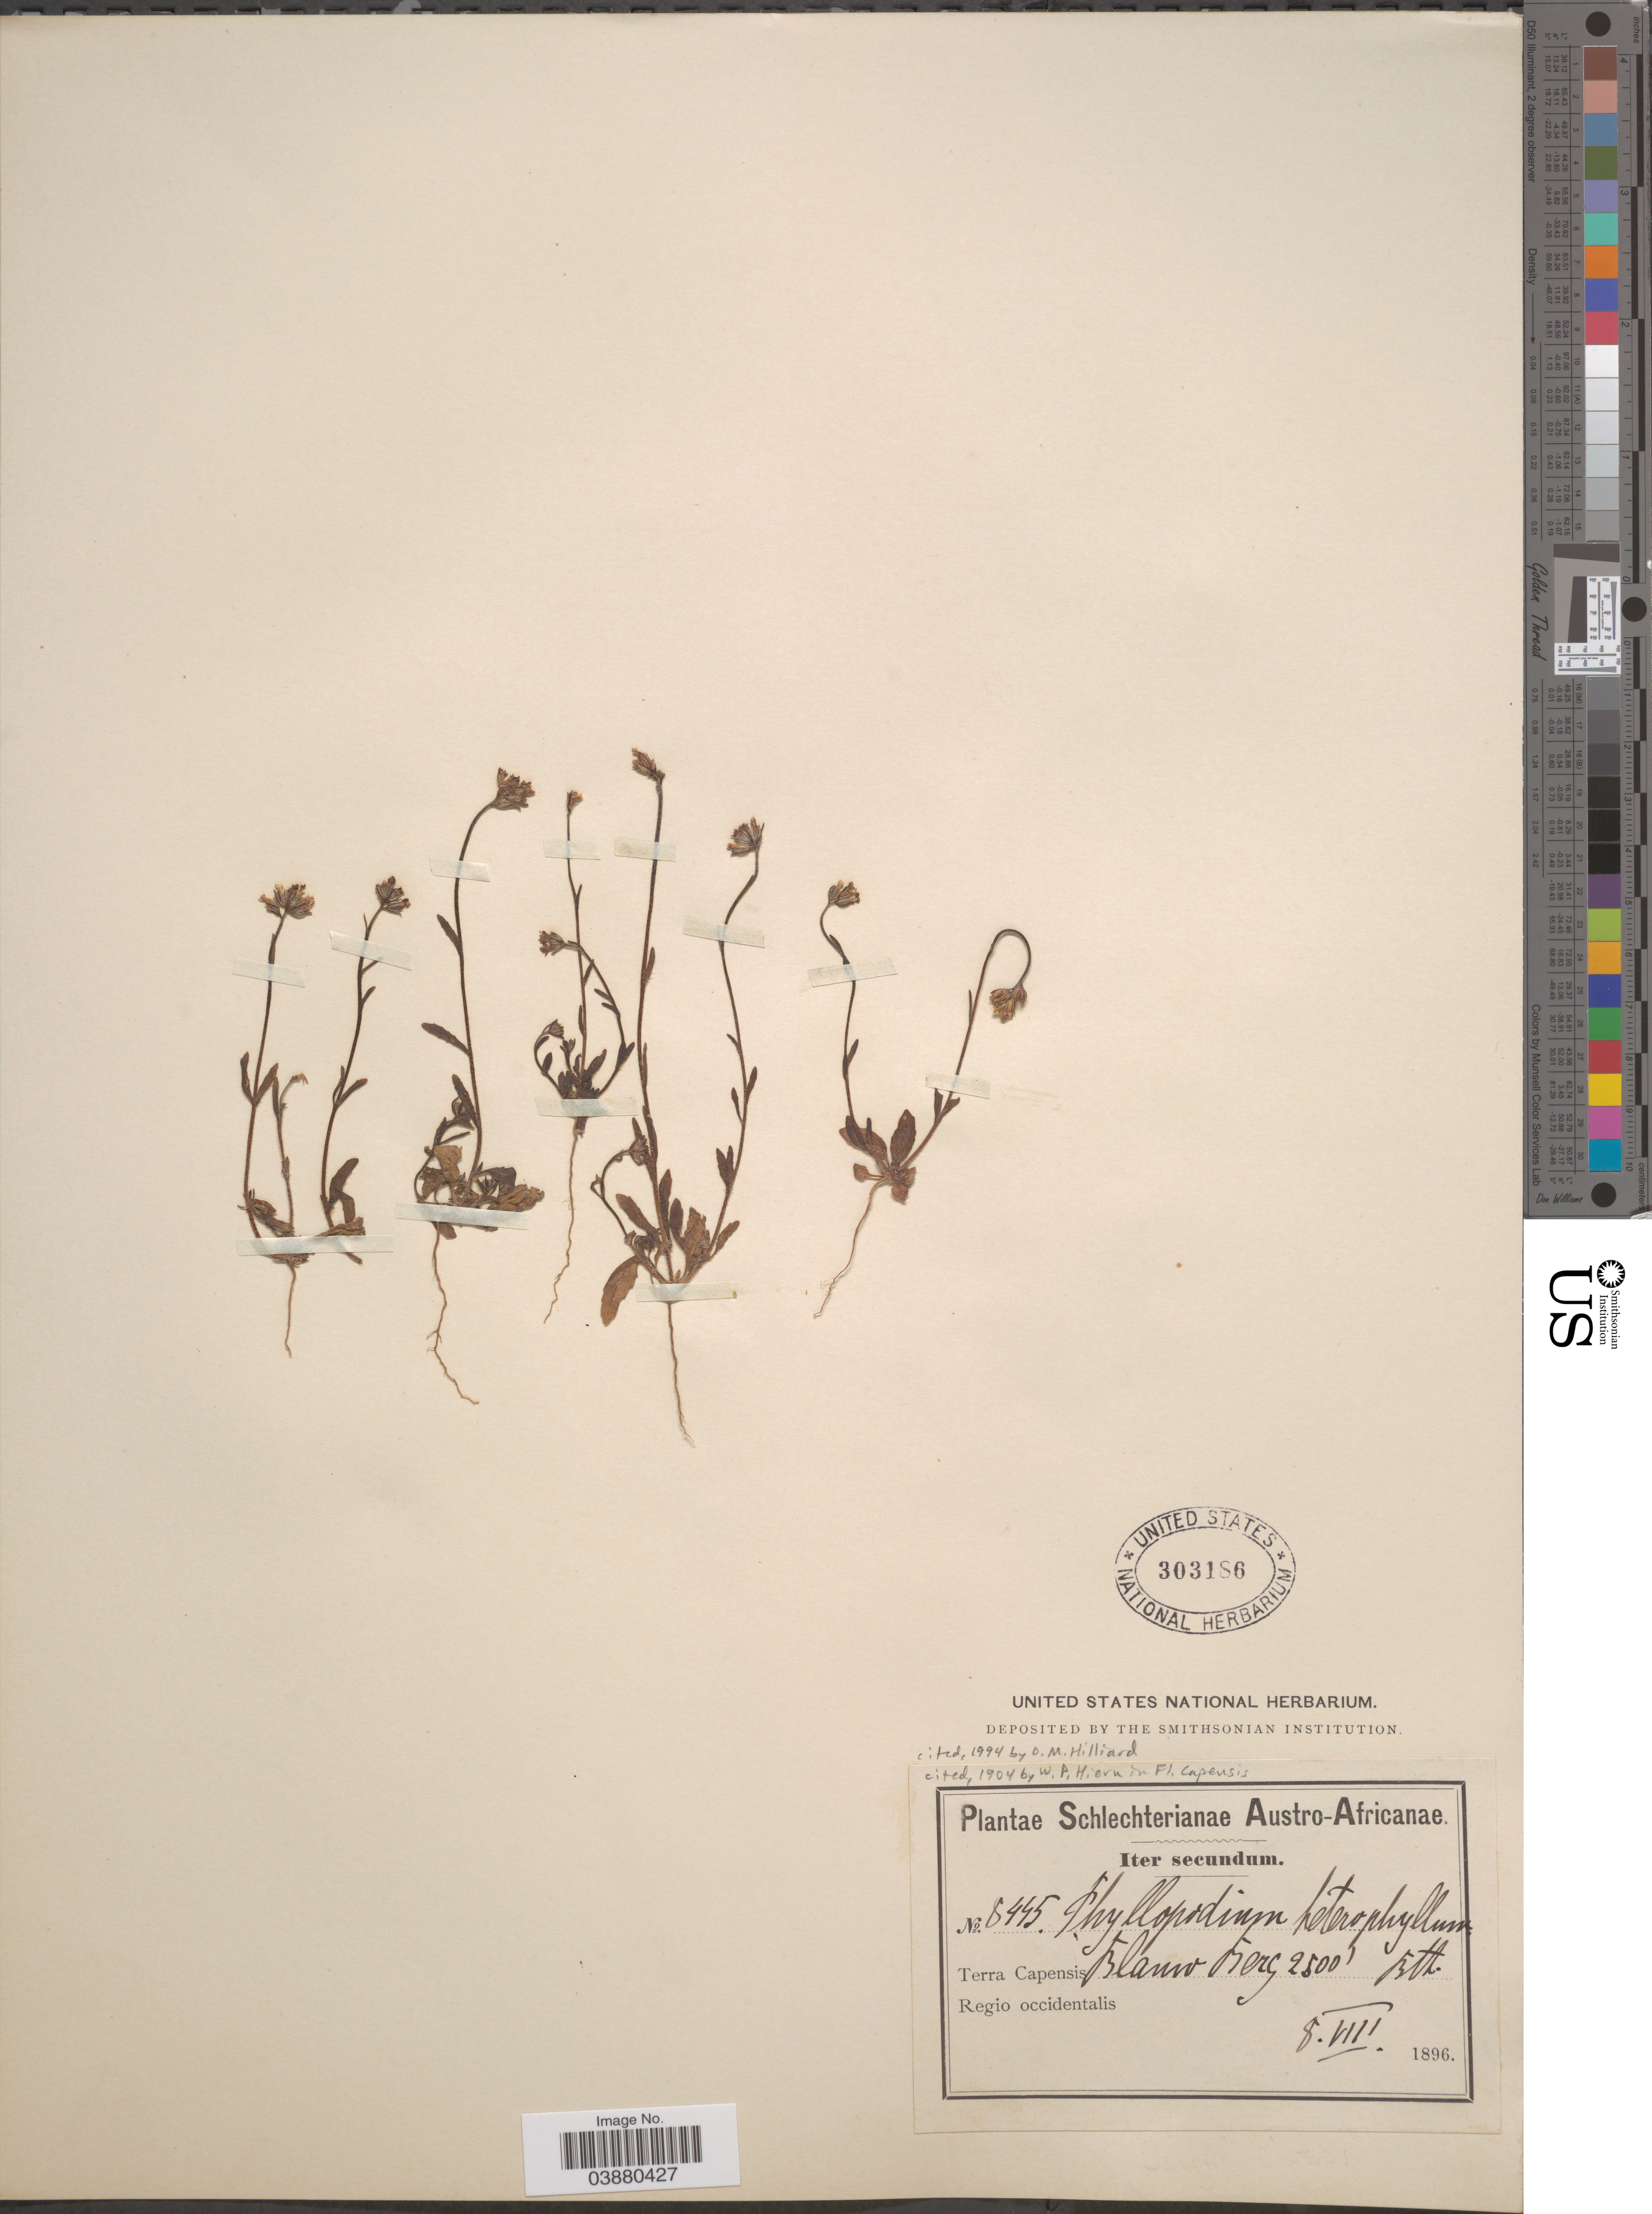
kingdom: Plantae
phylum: Tracheophyta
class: Magnoliopsida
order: Lamiales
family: Scrophulariaceae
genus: Phyllopodium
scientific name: Phyllopodium heterophyllum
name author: Benth.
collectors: Schlechter, --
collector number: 8445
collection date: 1896-08-08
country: South Africa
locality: Austro-Africanae. Terra Capensis. Blauw Berg. Regio occidentalis.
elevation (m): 762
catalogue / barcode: US 303186